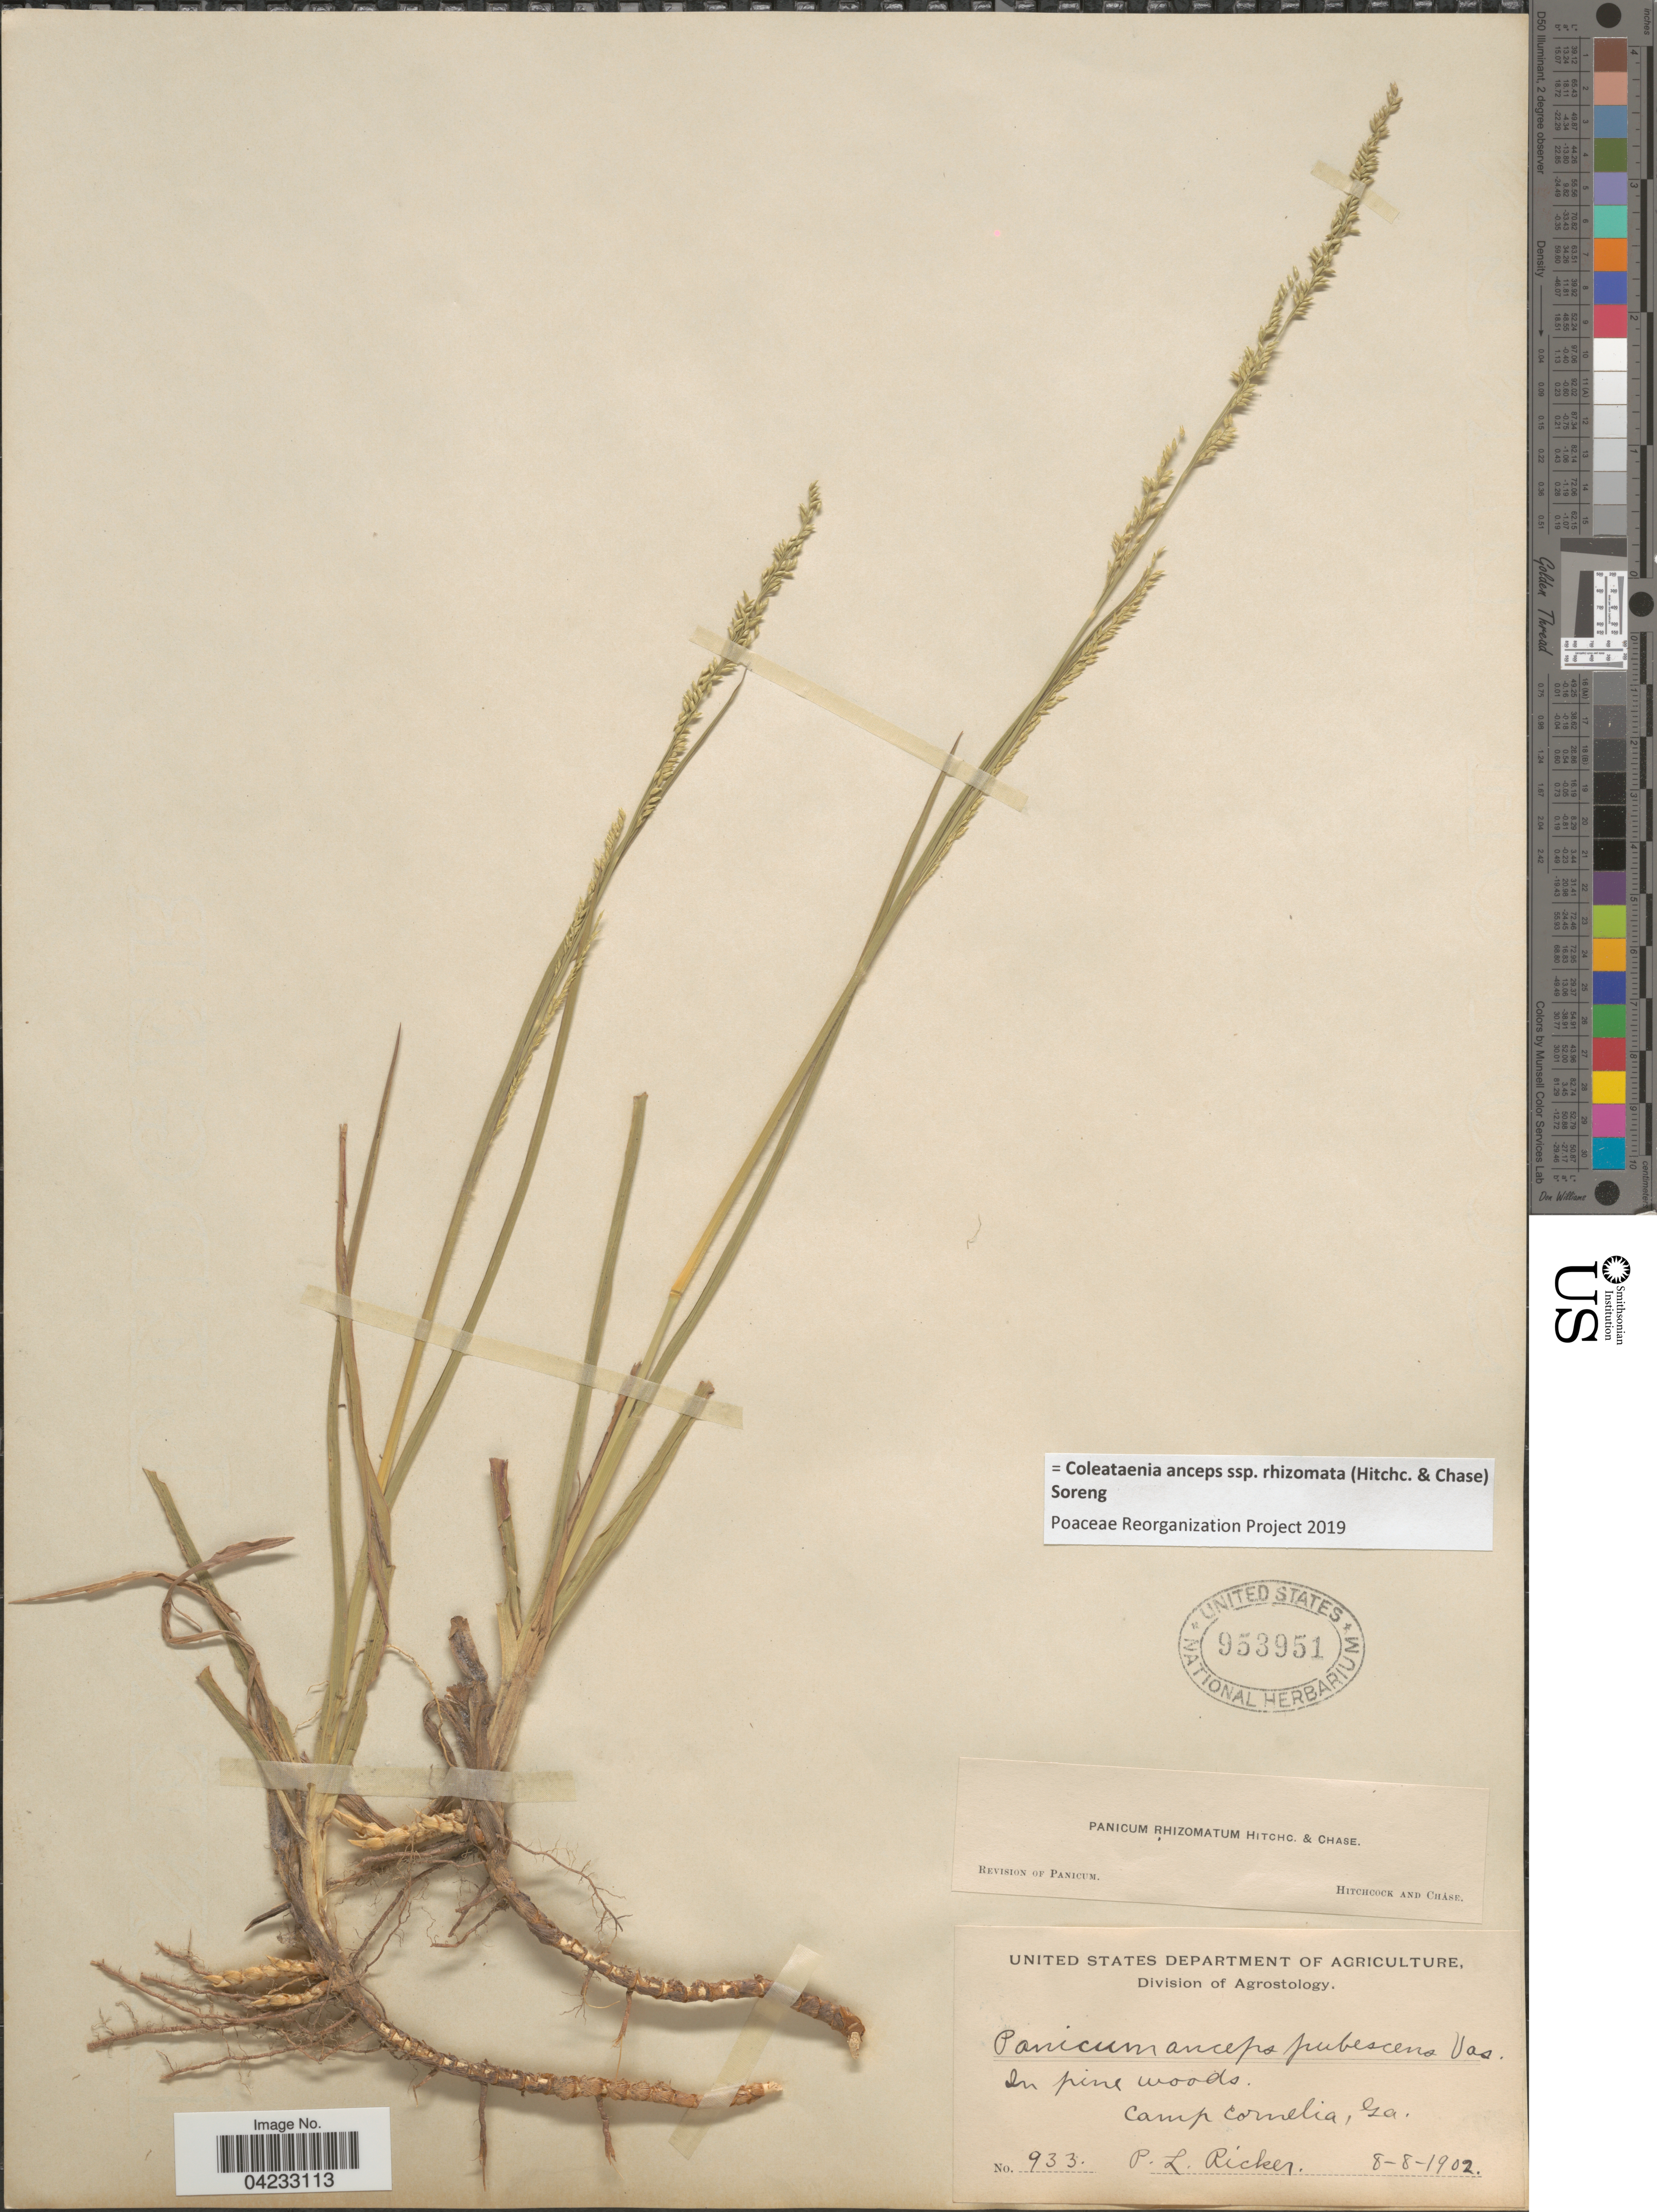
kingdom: Plantae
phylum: Tracheophyta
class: Liliopsida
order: Poales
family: Poaceae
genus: Coleataenia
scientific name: Coleataenia anceps subsp. rhizomata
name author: (Hitchc. & Chase) Soreng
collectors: P. Ricker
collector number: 933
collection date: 1902-08-08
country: United States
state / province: Georgia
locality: Camp Cornelia.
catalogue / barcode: US 953951